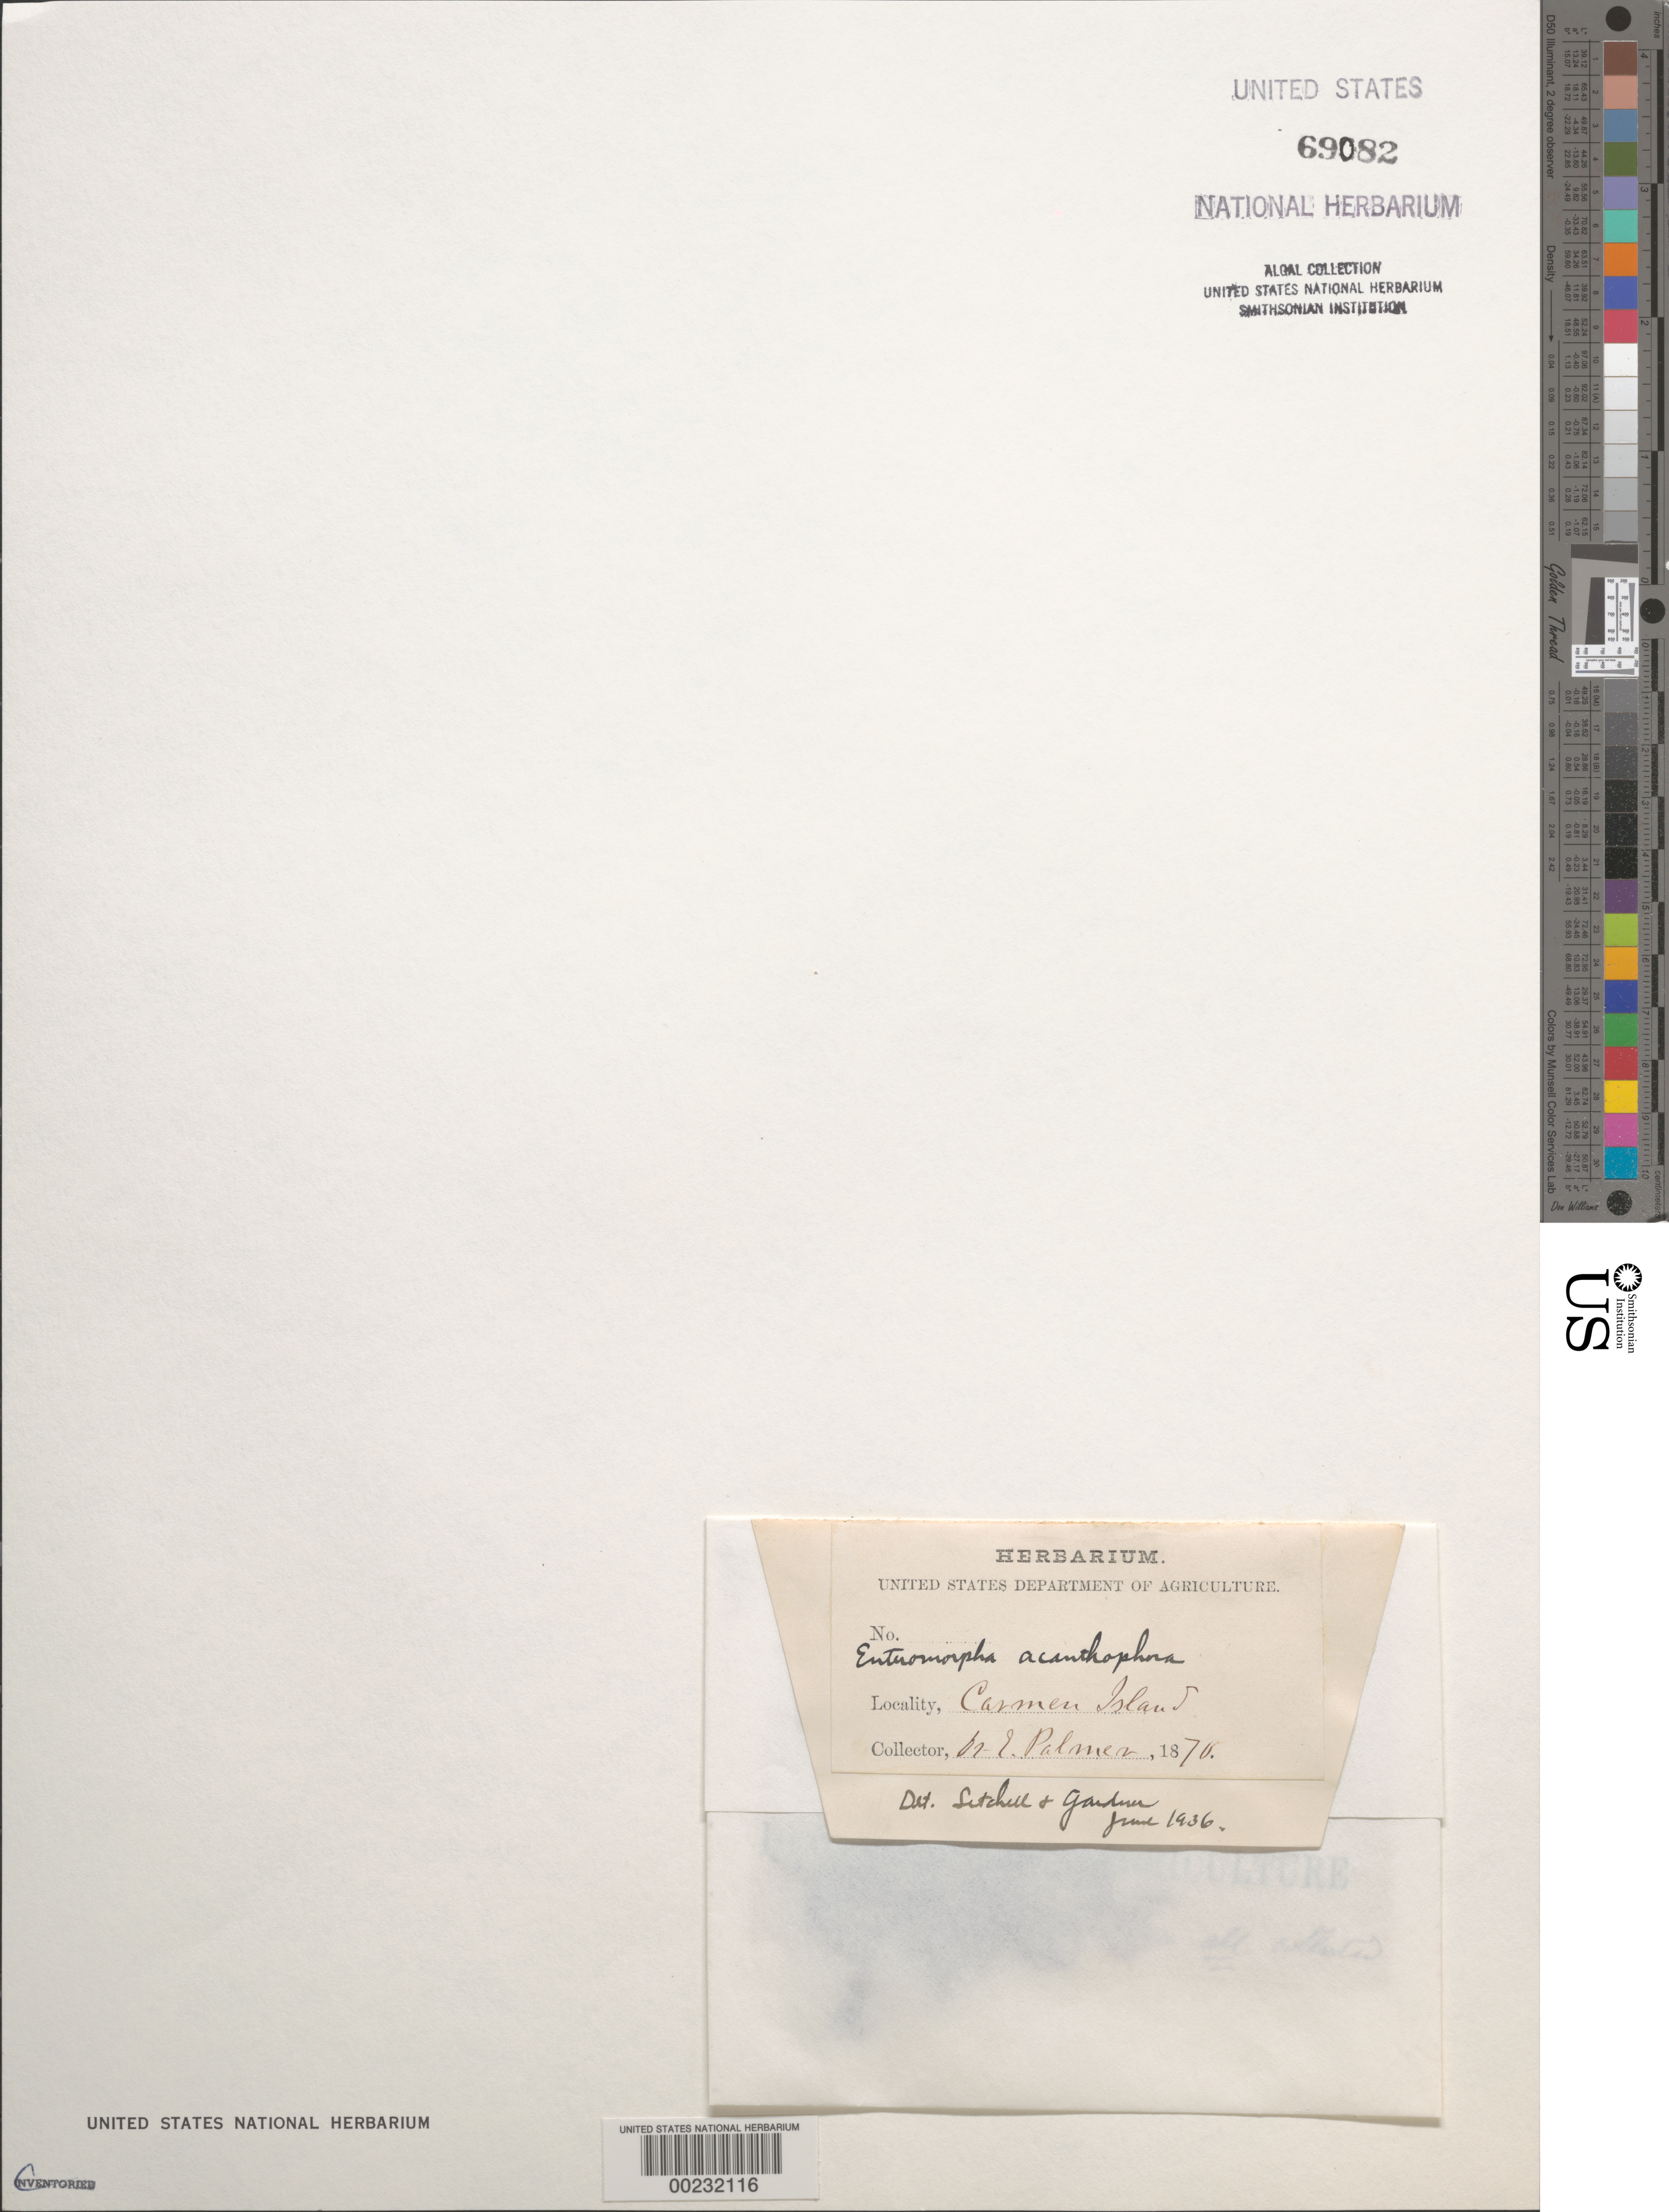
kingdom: Plantae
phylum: Chlorophyta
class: Ulvophyceae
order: Ulvales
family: Ulvaceae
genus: Ulva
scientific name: Ulva acanthophora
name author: (Kütz.) H.S. Hayden et al.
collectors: E. Palmer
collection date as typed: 1870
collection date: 1870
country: Mexico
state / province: Baja California Sur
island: Isla Carmen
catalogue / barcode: US 69082